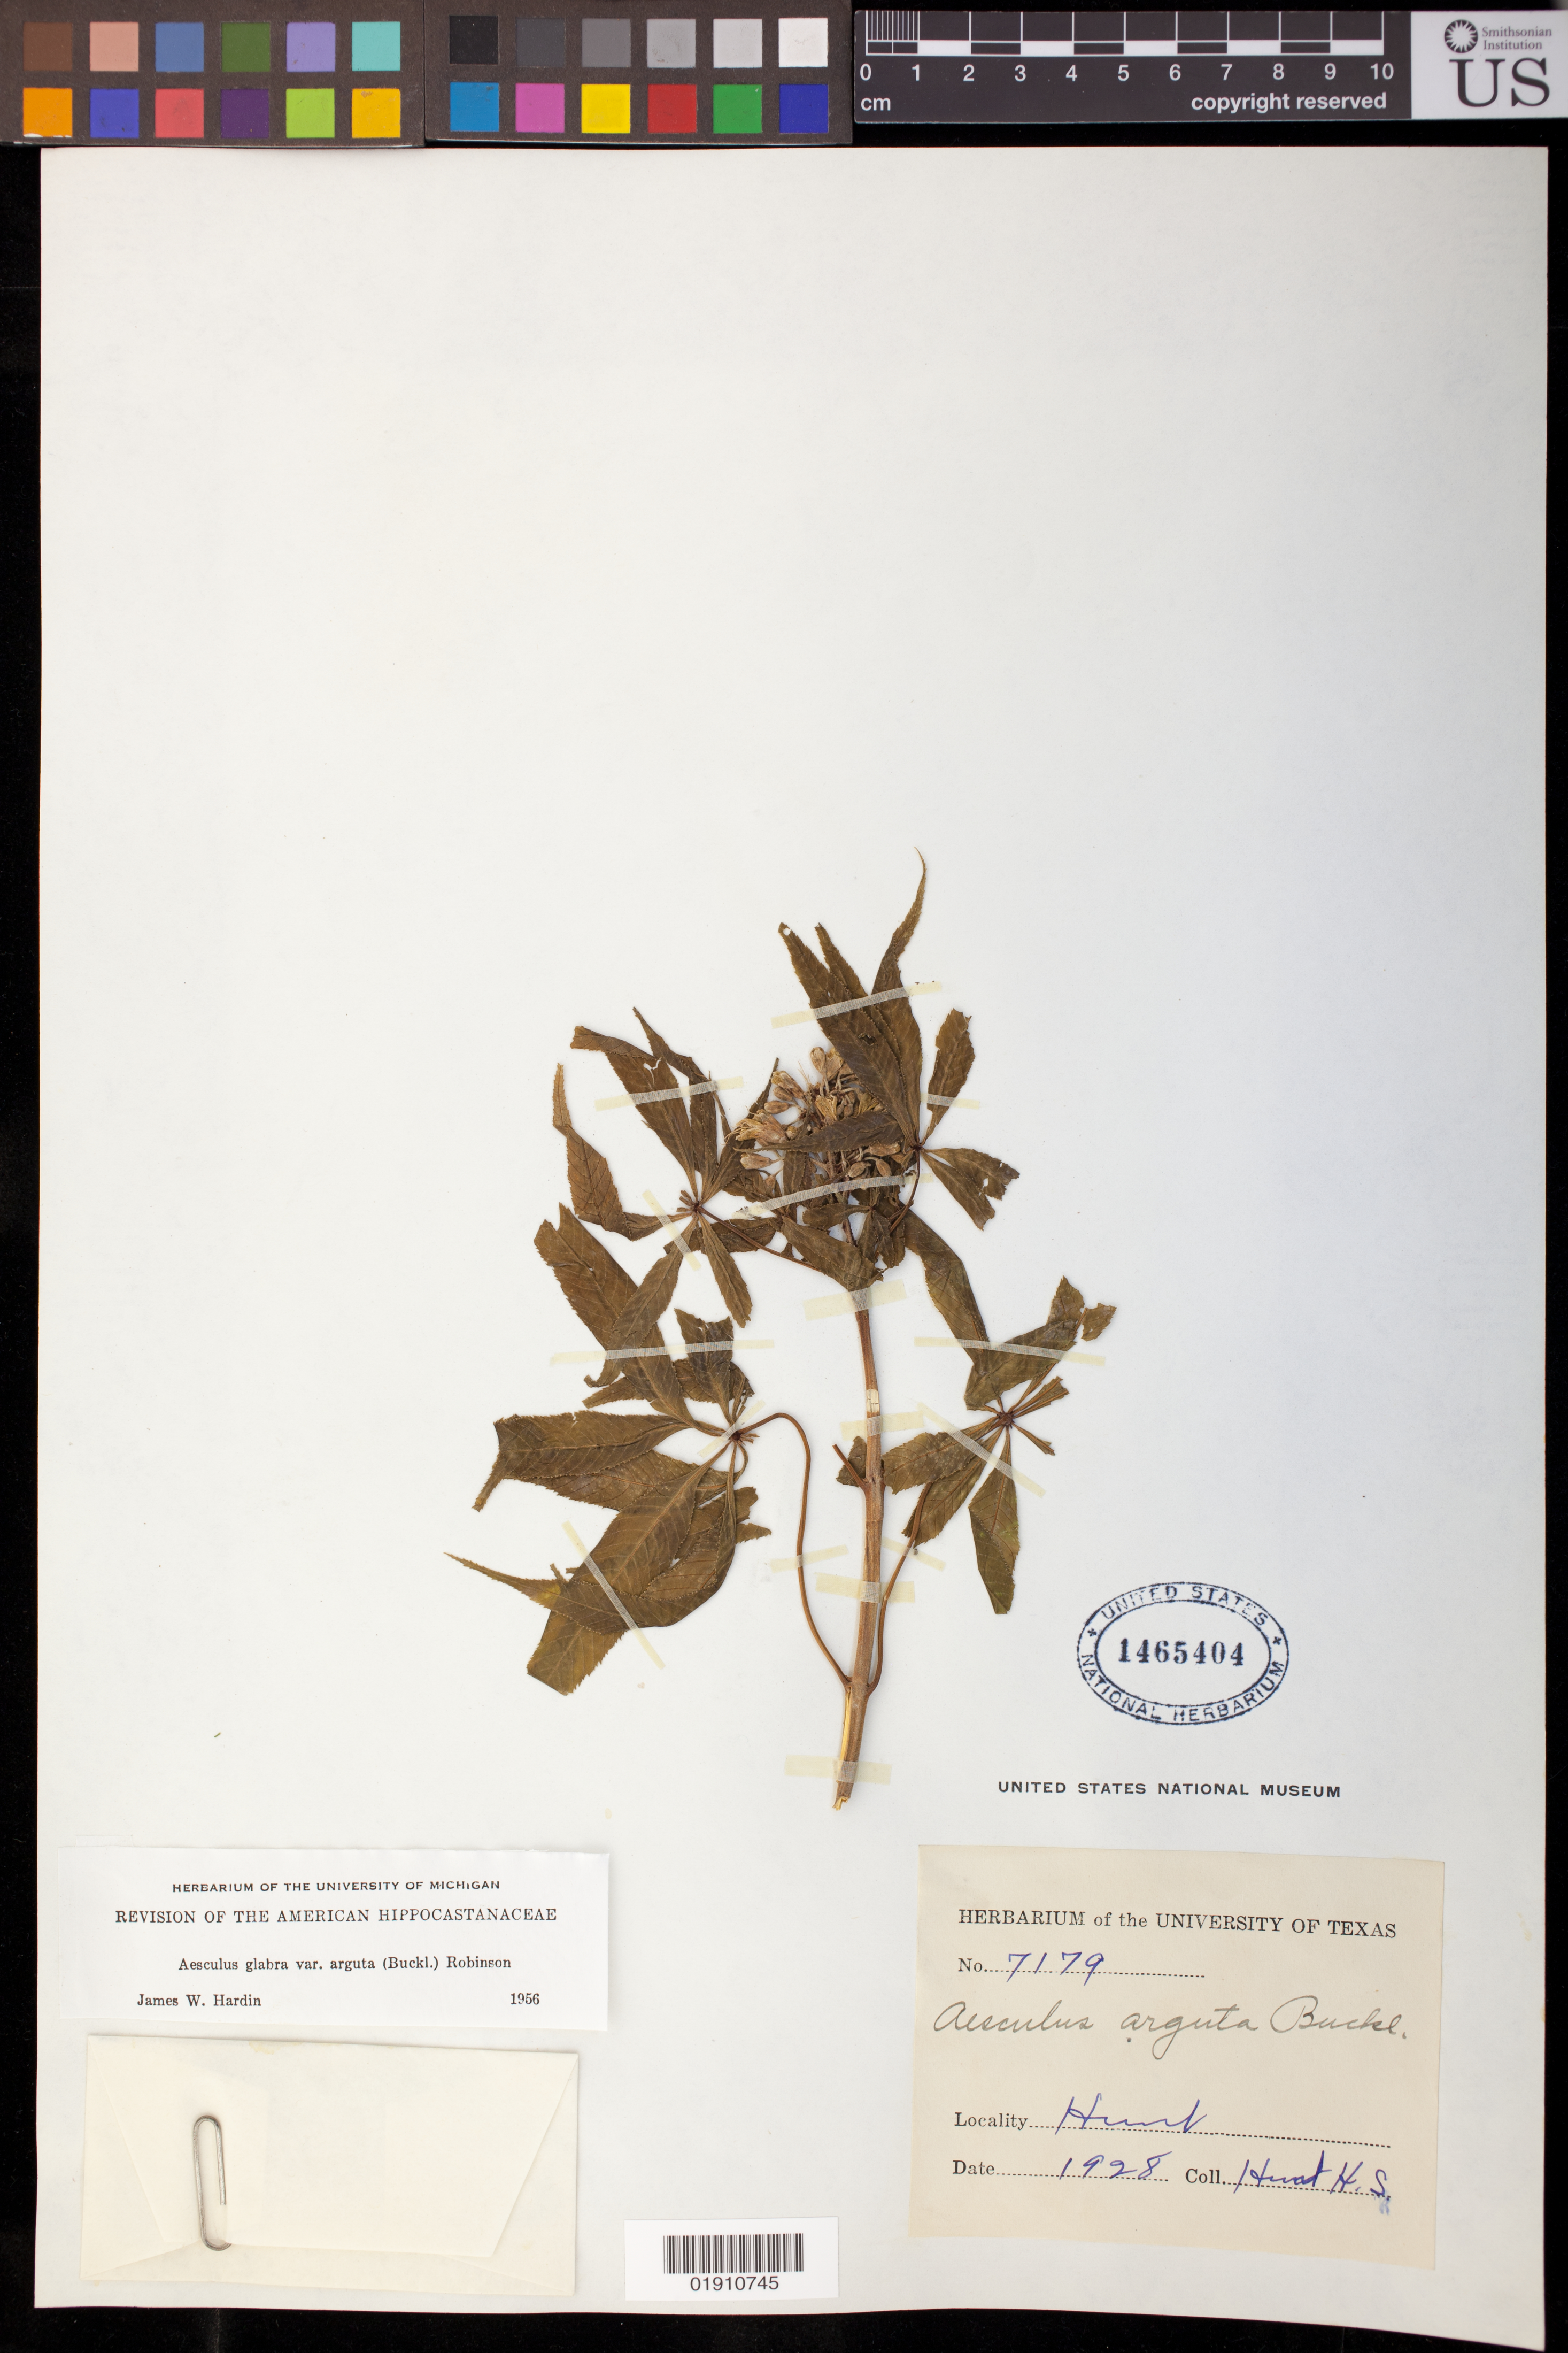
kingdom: Plantae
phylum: Tracheophyta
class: Magnoliopsida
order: Sapindales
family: Sapindaceae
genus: Aesculus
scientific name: Aesculus glabra var. anguta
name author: (Buckley) B.L. Rob.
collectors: H. Hunt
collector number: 7179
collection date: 1928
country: United States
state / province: Texas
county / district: Hunt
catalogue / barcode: US 1465404